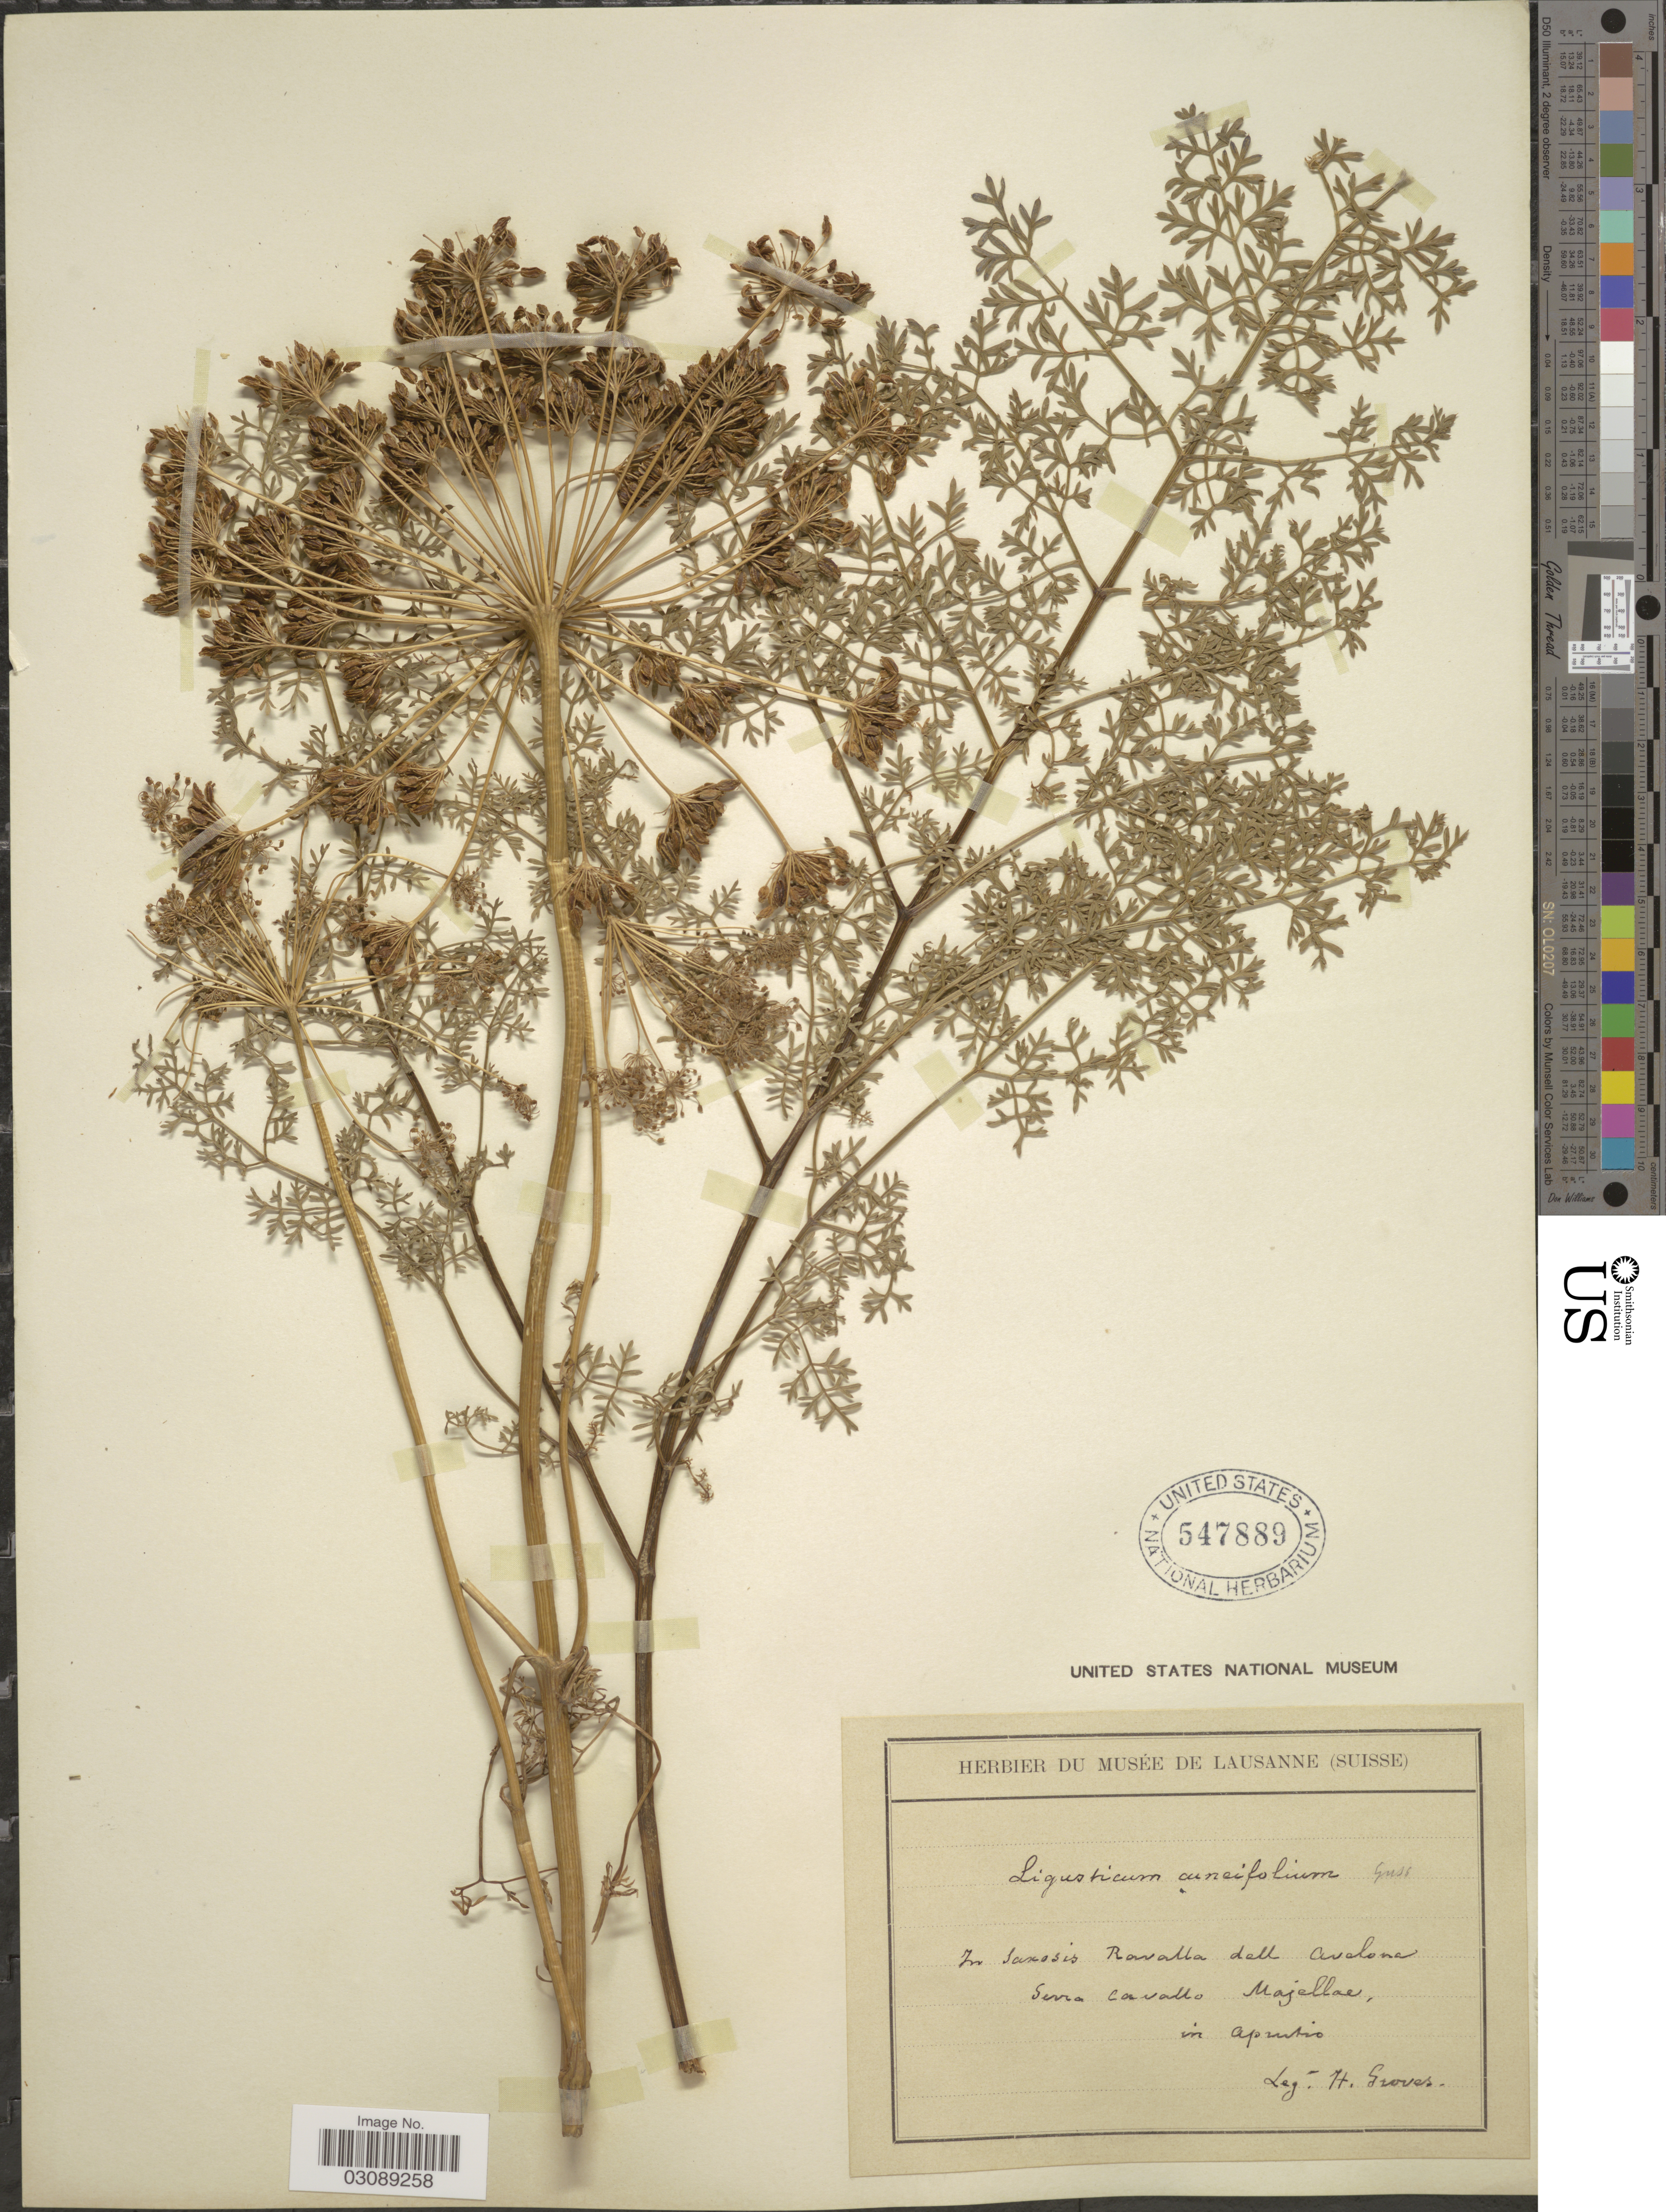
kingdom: Plantae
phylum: Tracheophyta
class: Magnoliopsida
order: Apiales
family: Apiaceae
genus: Ligusticum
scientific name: Ligusticum cuneifolium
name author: Gussone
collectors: H. Groves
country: Italy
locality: In saxosis Ravalla dell Avelona Serra Cavallo Majellae, in Aprutio.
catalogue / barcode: US 547889